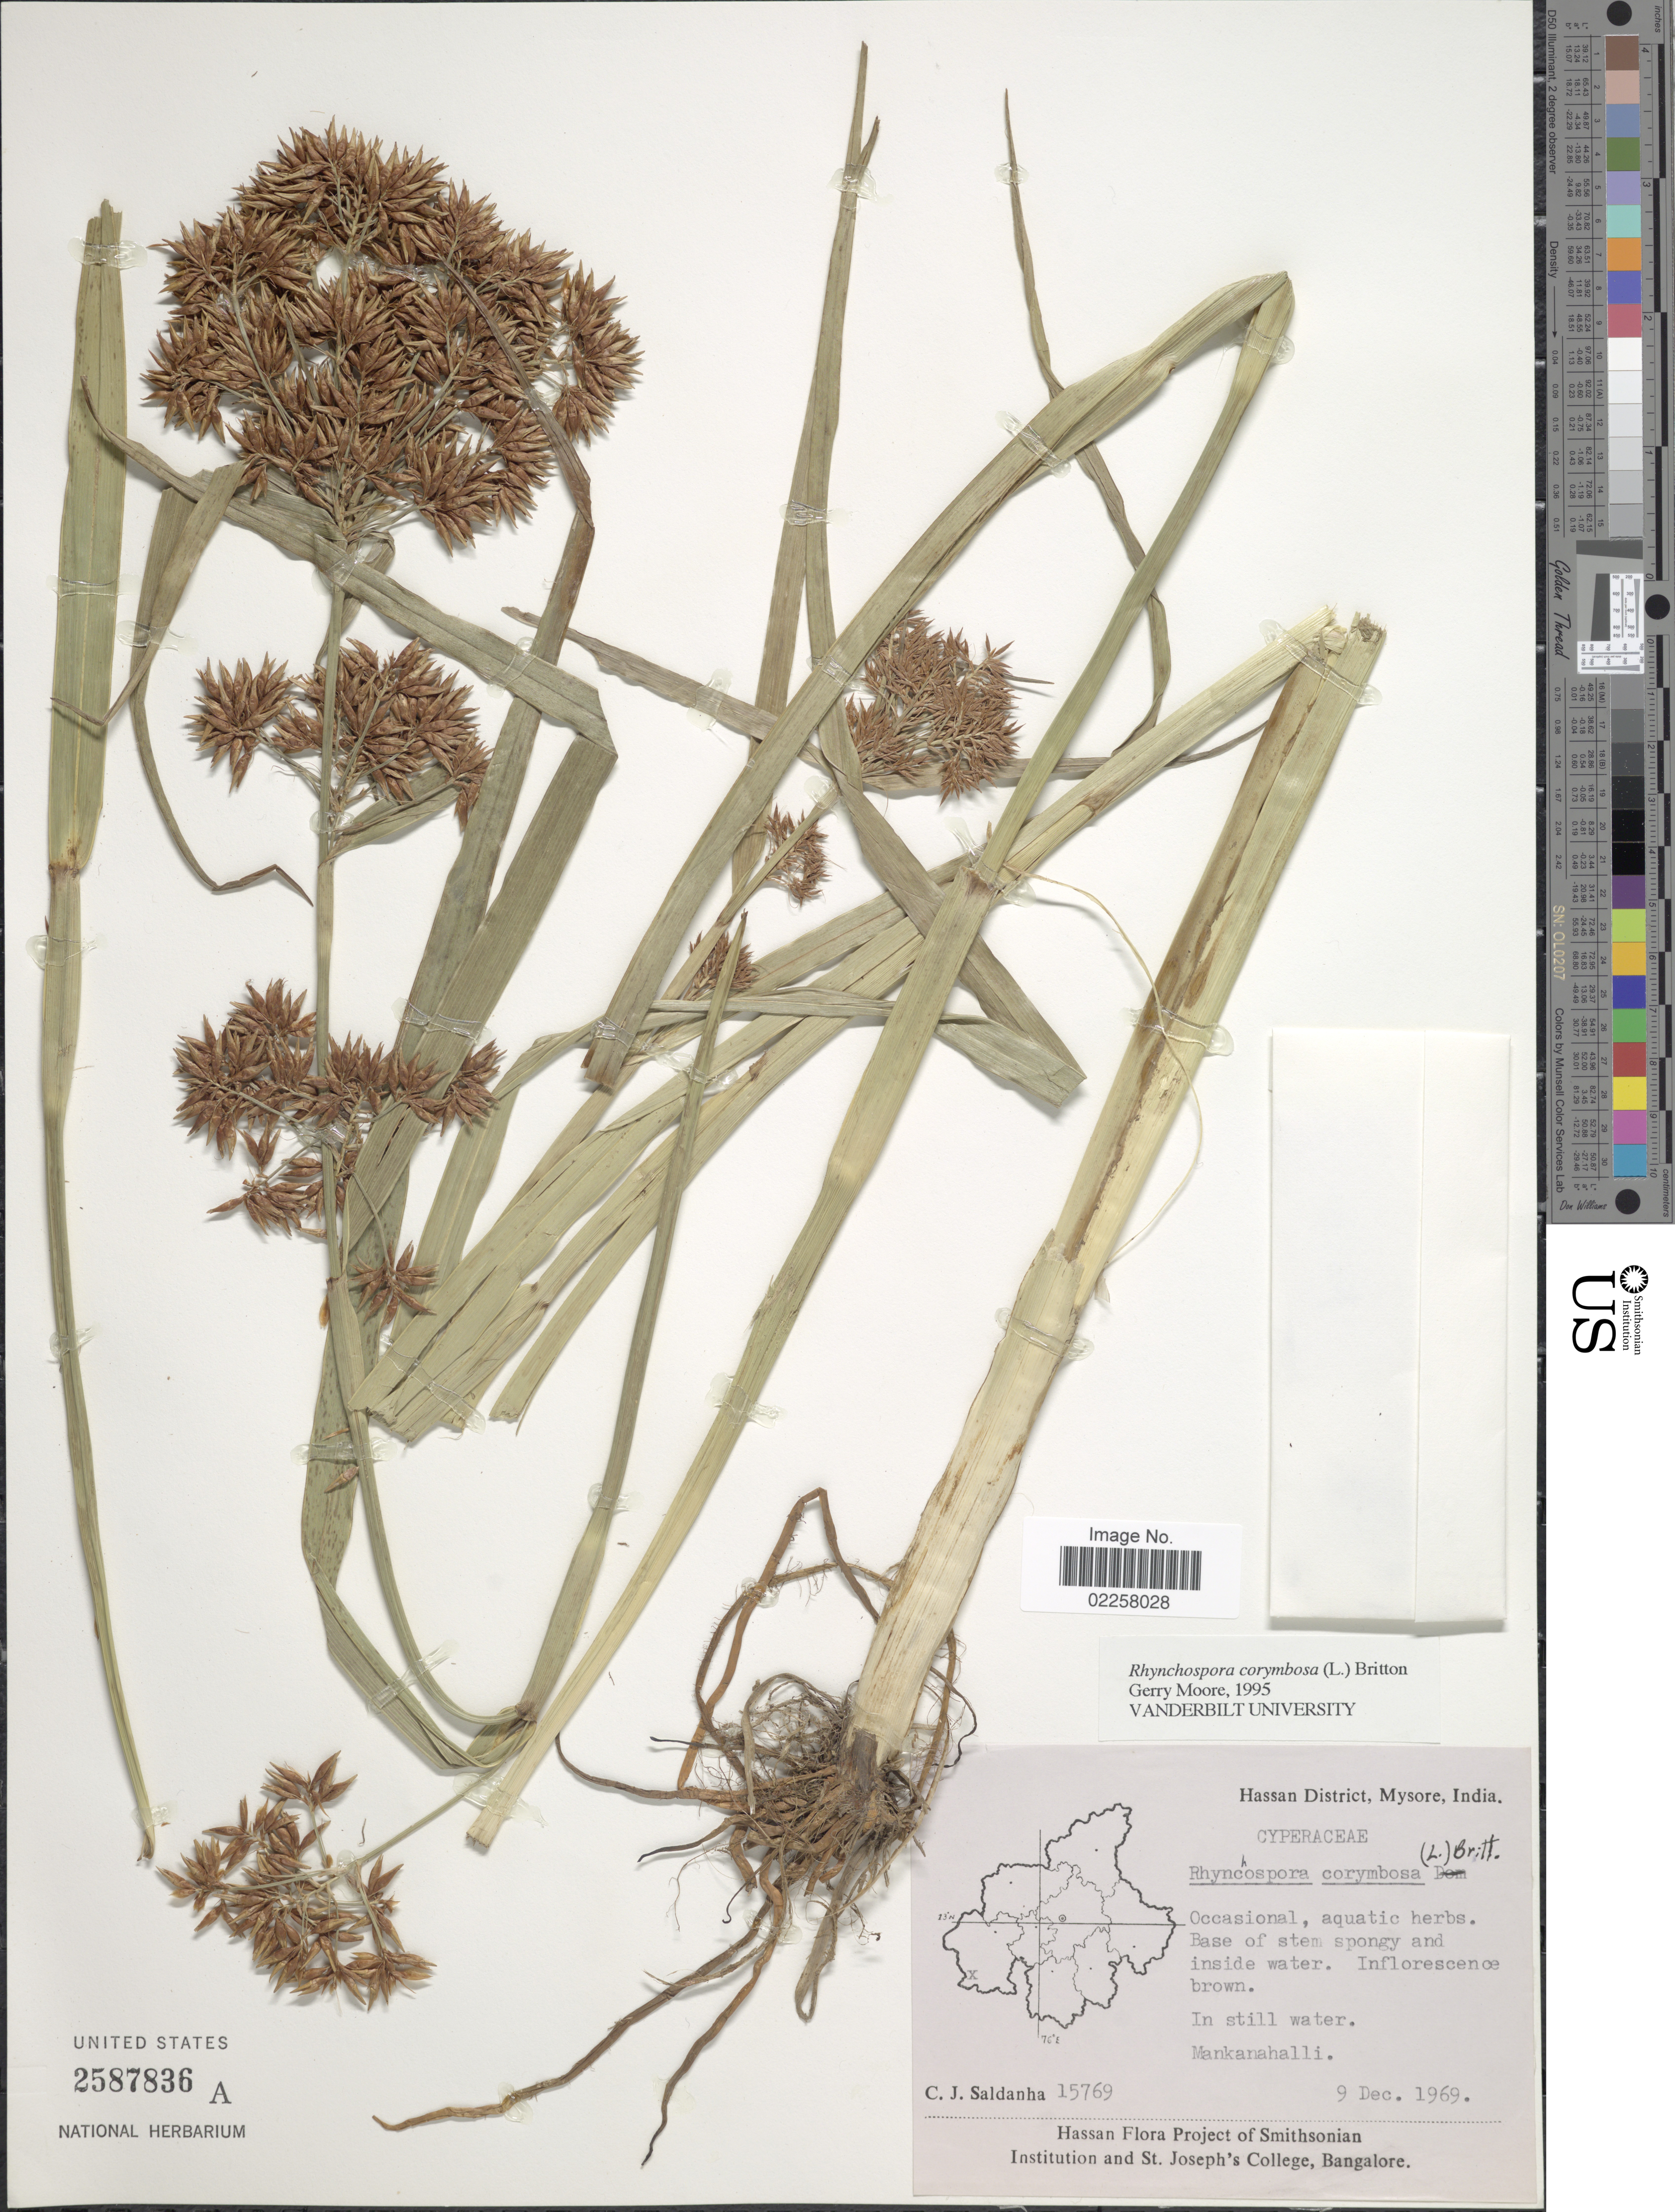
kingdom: Plantae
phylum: Tracheophyta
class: Liliopsida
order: Poales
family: Cyperaceae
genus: Rhynchospora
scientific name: Rhynchospora corymbosa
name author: (L.) Britton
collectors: C. J. Saldanha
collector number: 15769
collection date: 1969-12-09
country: India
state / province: Karnataka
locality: Hassan District, Mysore. Mankanahalli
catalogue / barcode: US 2587836A